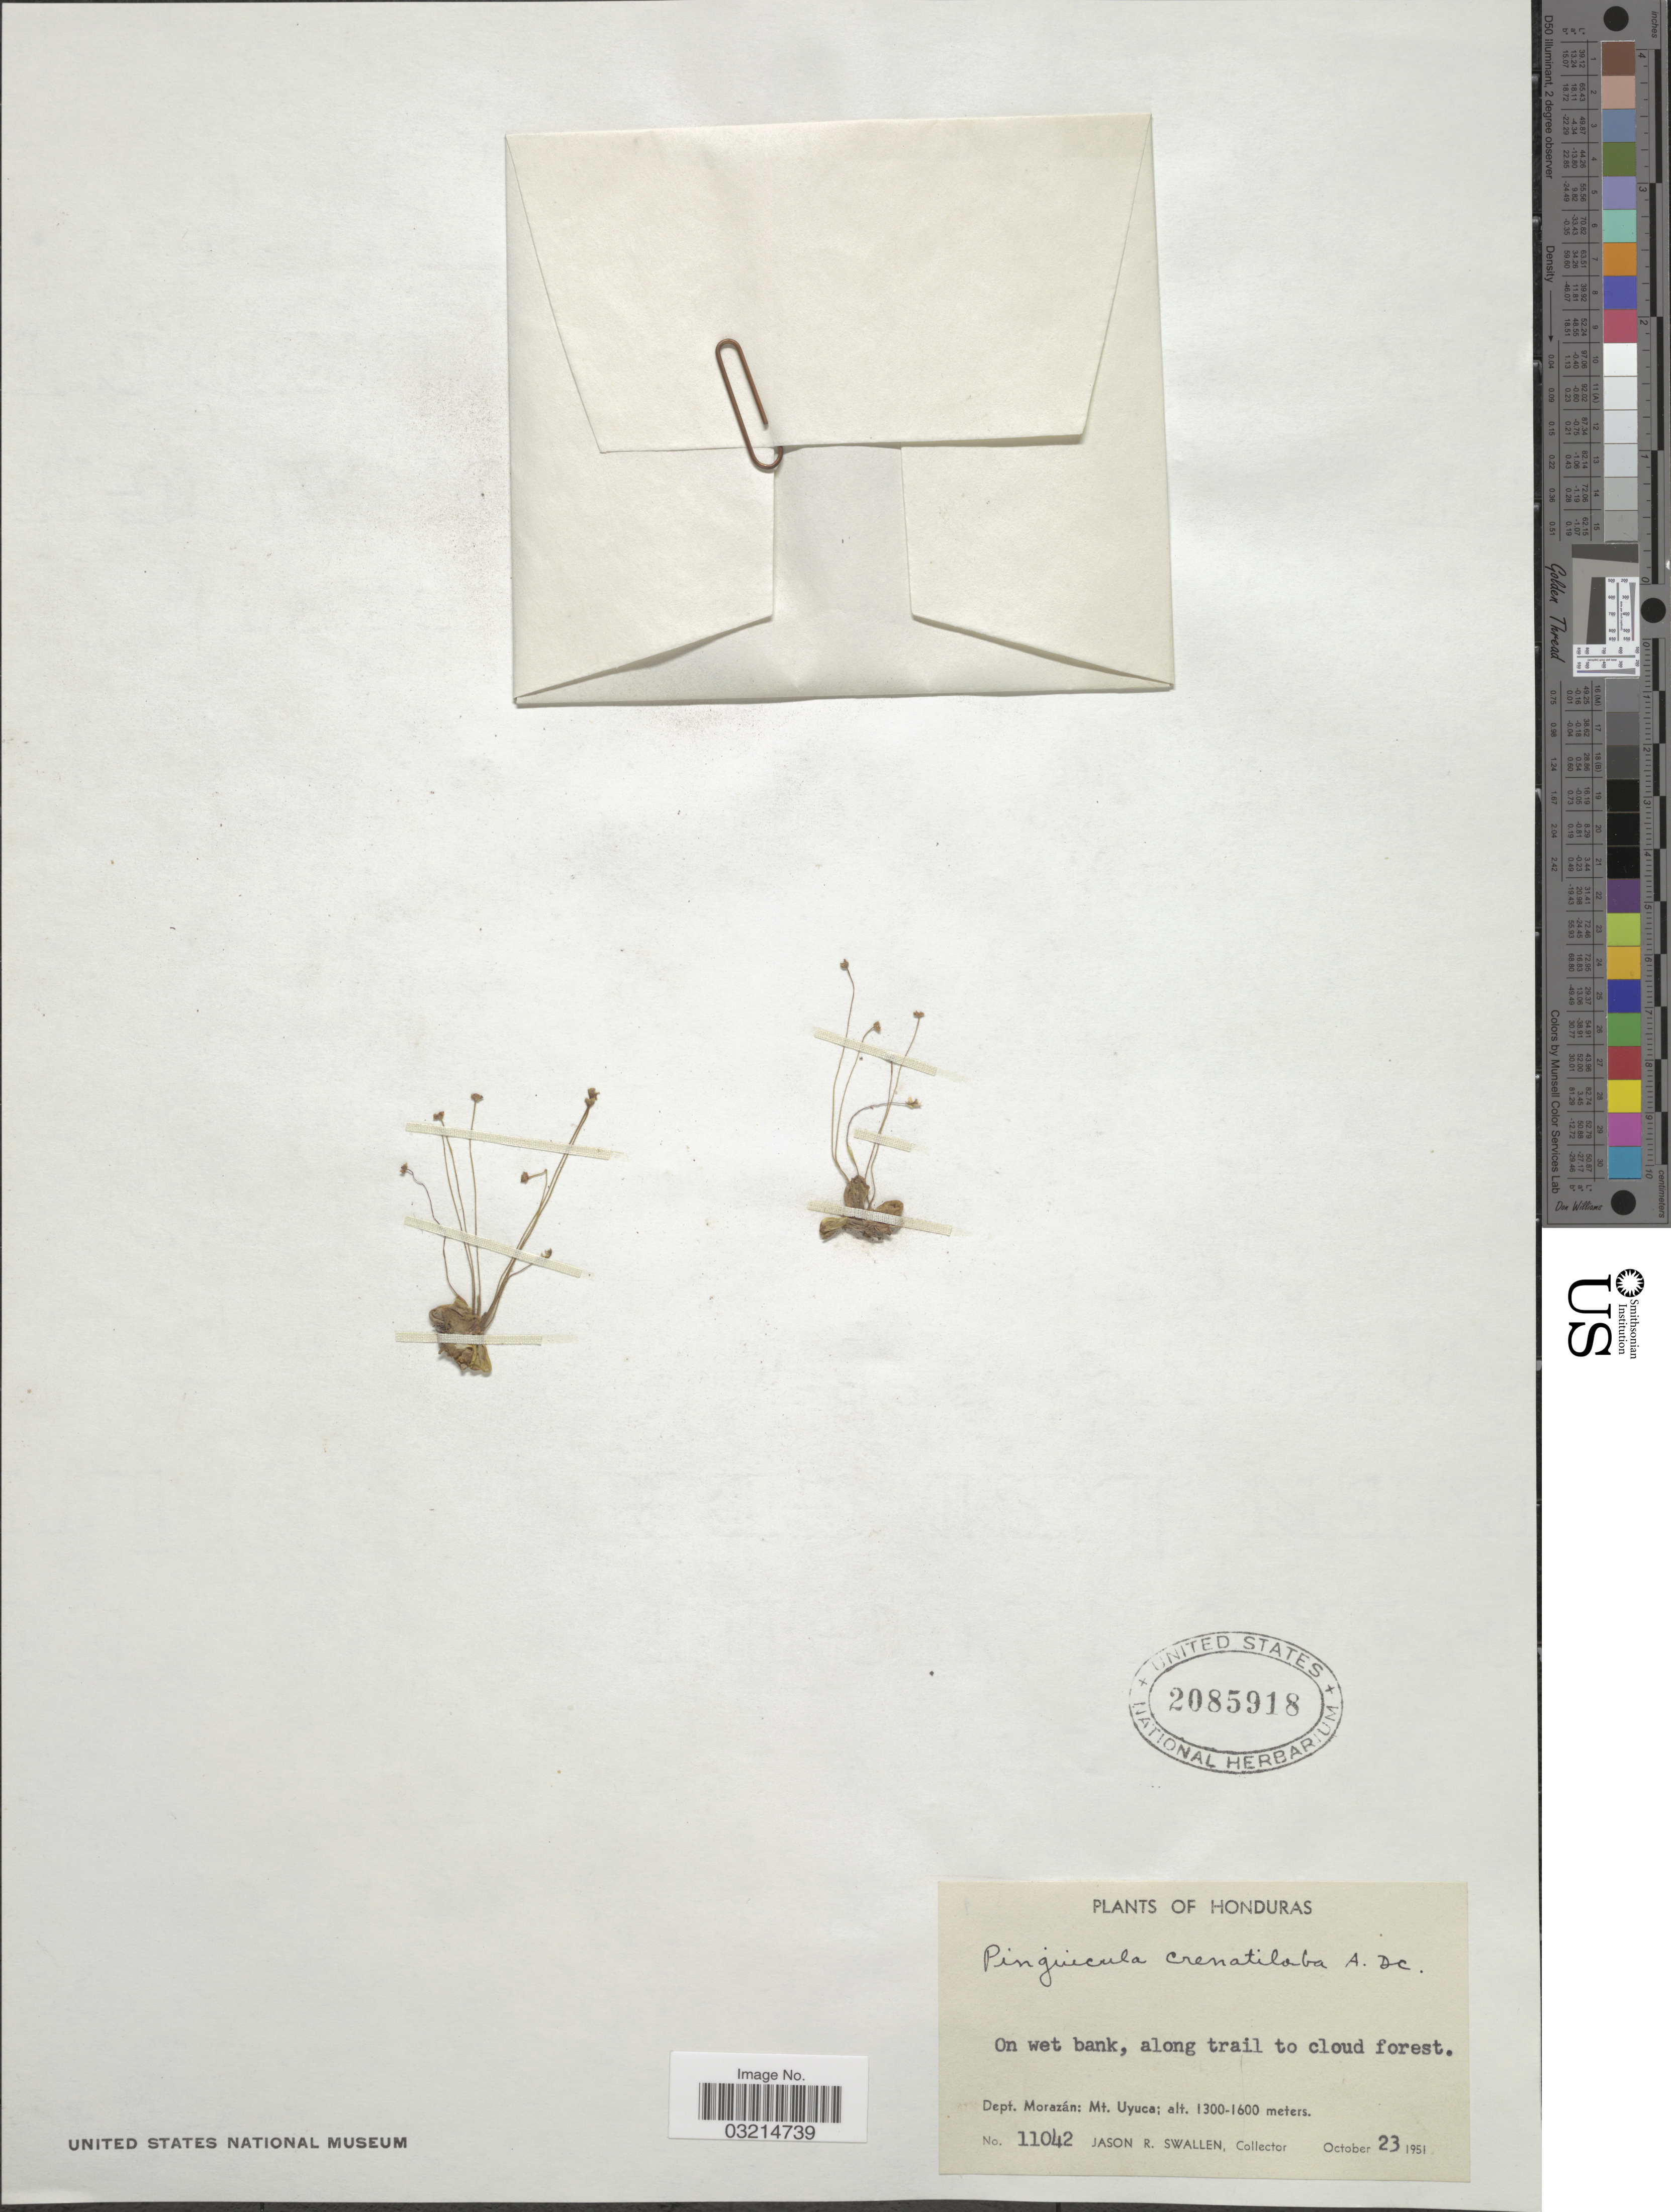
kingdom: Plantae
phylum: Tracheophyta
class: Magnoliopsida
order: Lamiales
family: Lentibulariaceae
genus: Pinguicula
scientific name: Pinguicula crenatiloba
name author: A. DC.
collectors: J. R. Swallen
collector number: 11042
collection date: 1951-10-23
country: Honduras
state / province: Fco. Morazán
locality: Dept. Morazán: Mt. Uyuca.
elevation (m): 1300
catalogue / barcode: US 2085918